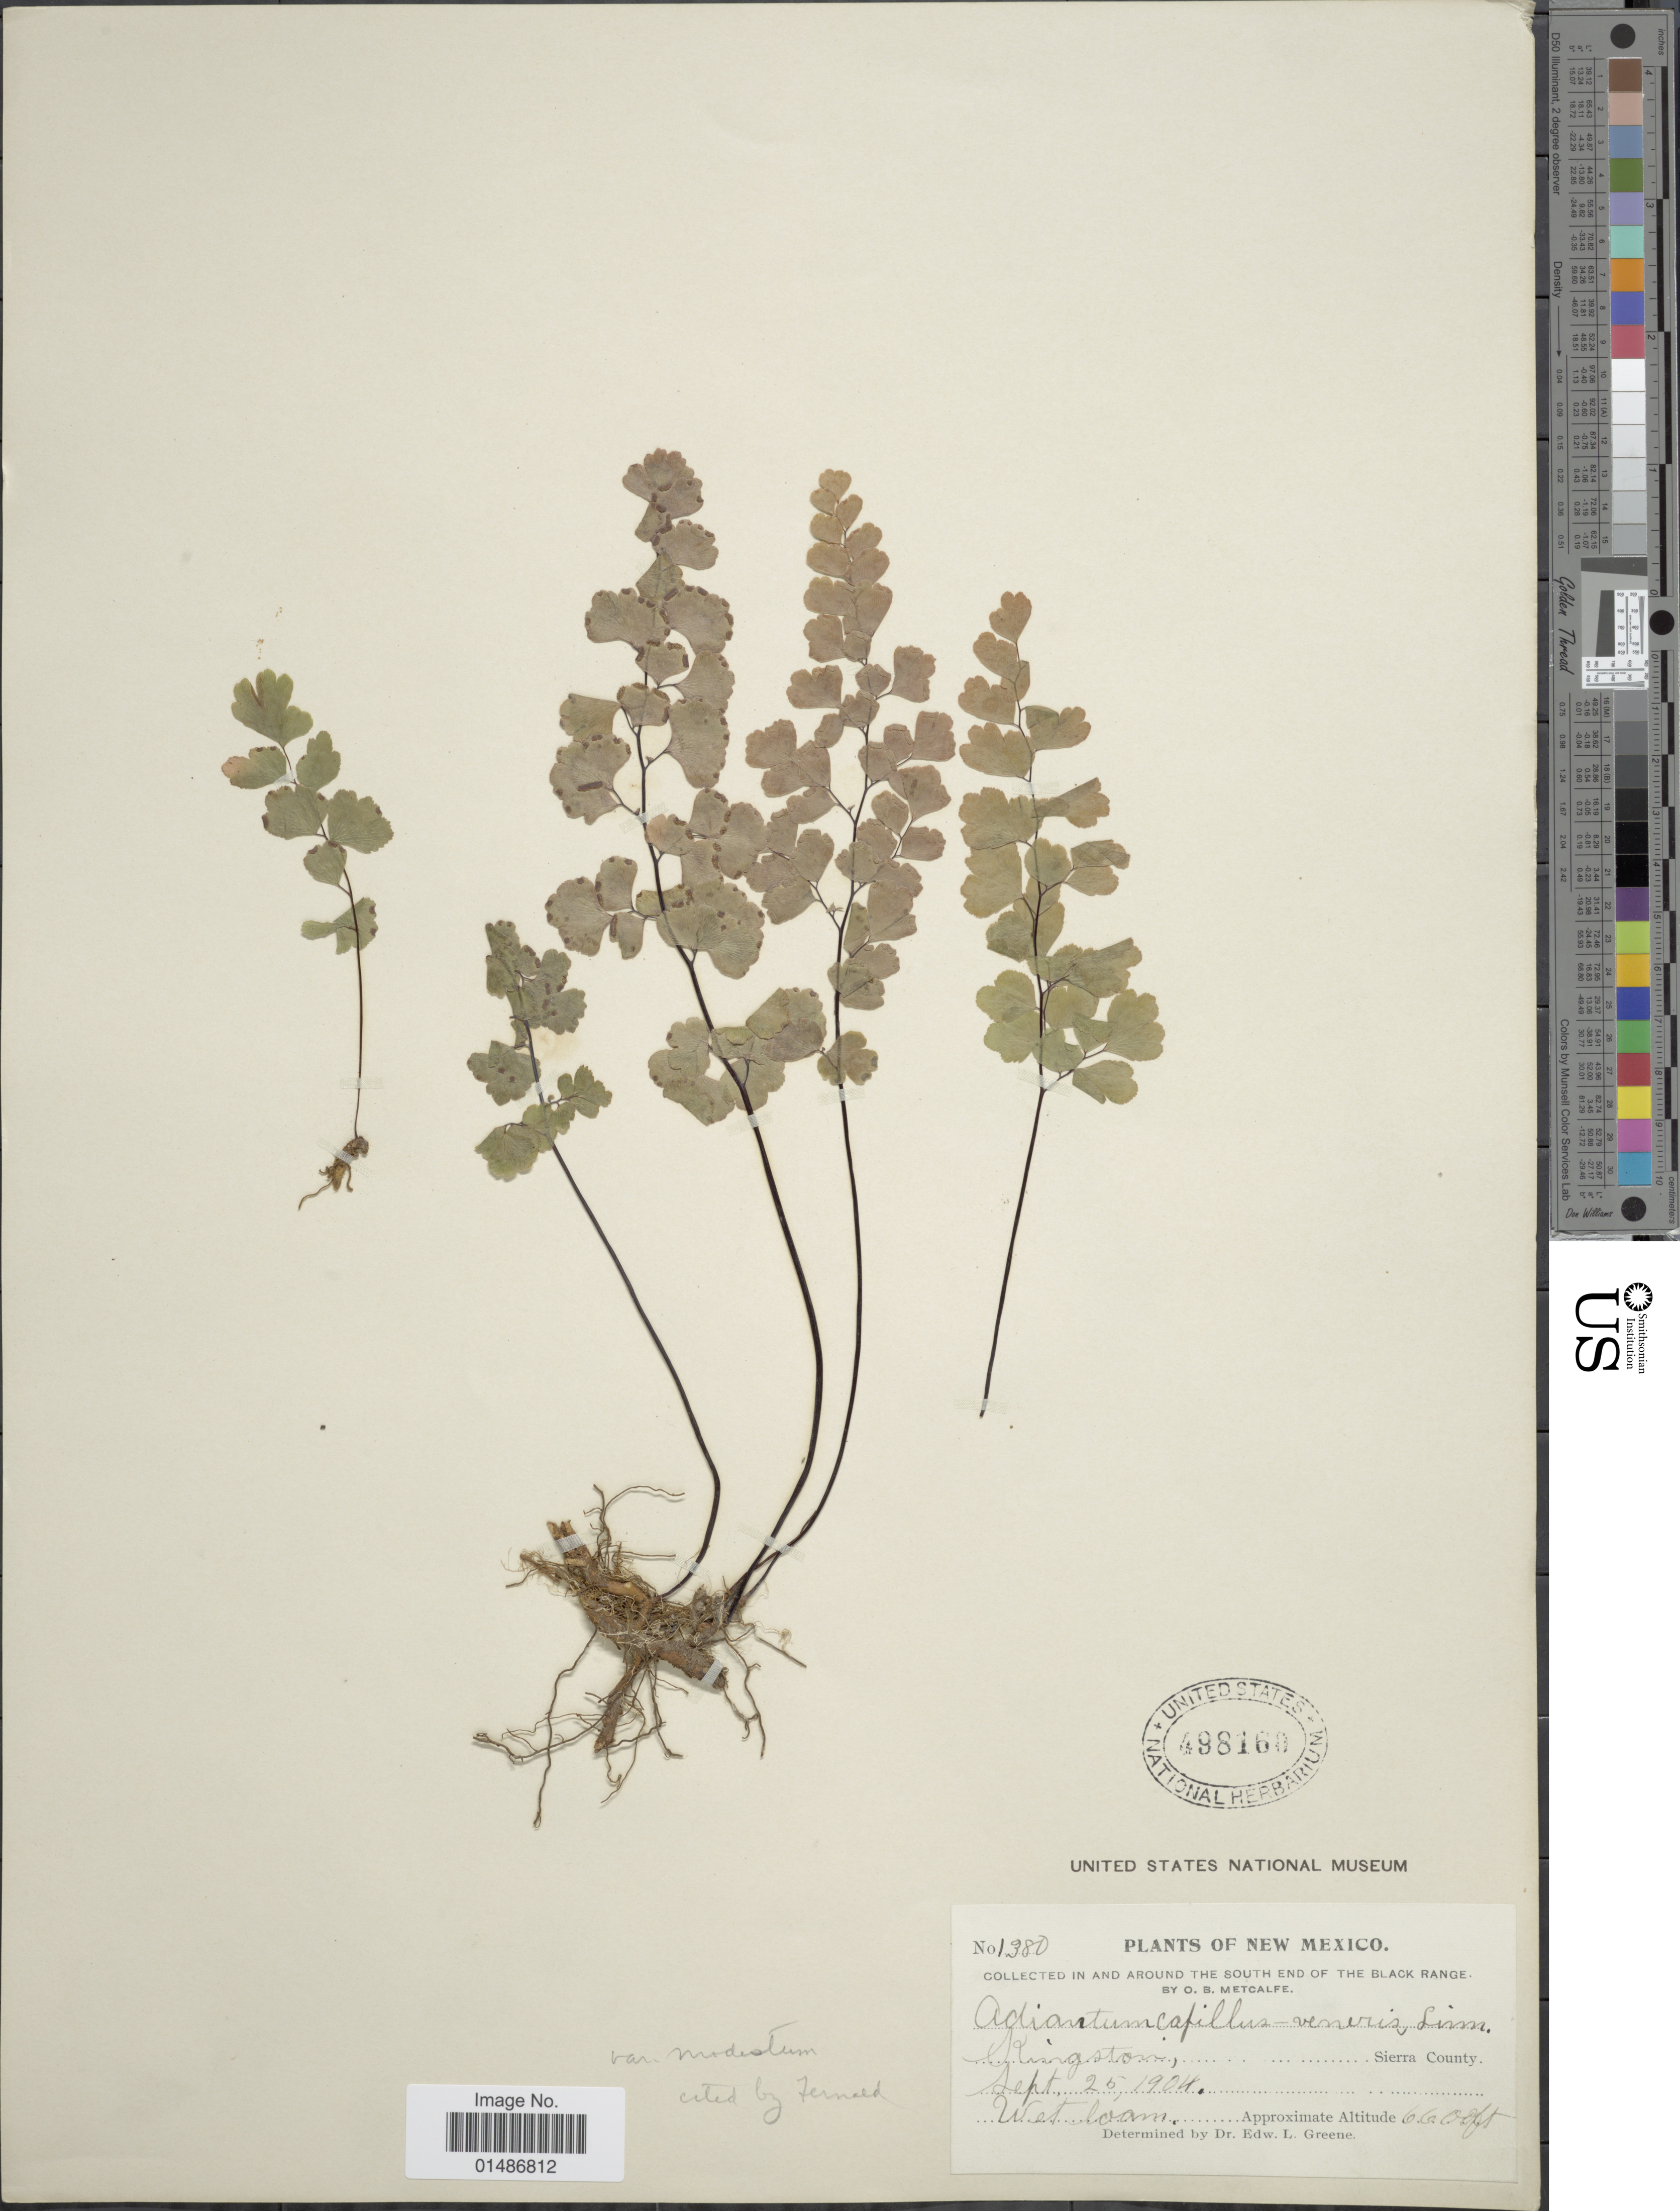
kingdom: Plantae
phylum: Tracheophyta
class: Polypodiopsida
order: Polypodiales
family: Pteridaceae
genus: Adiantum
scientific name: Adiantum capillus-veneris var. modestum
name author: (Underw.) Fernald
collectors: O. B. Metcalfe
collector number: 1380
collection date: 1904-09-25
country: United States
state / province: New Mexico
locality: Collected in and around the South End of the Black Range. Kingston, Sierra County.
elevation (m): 2012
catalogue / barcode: US 498160